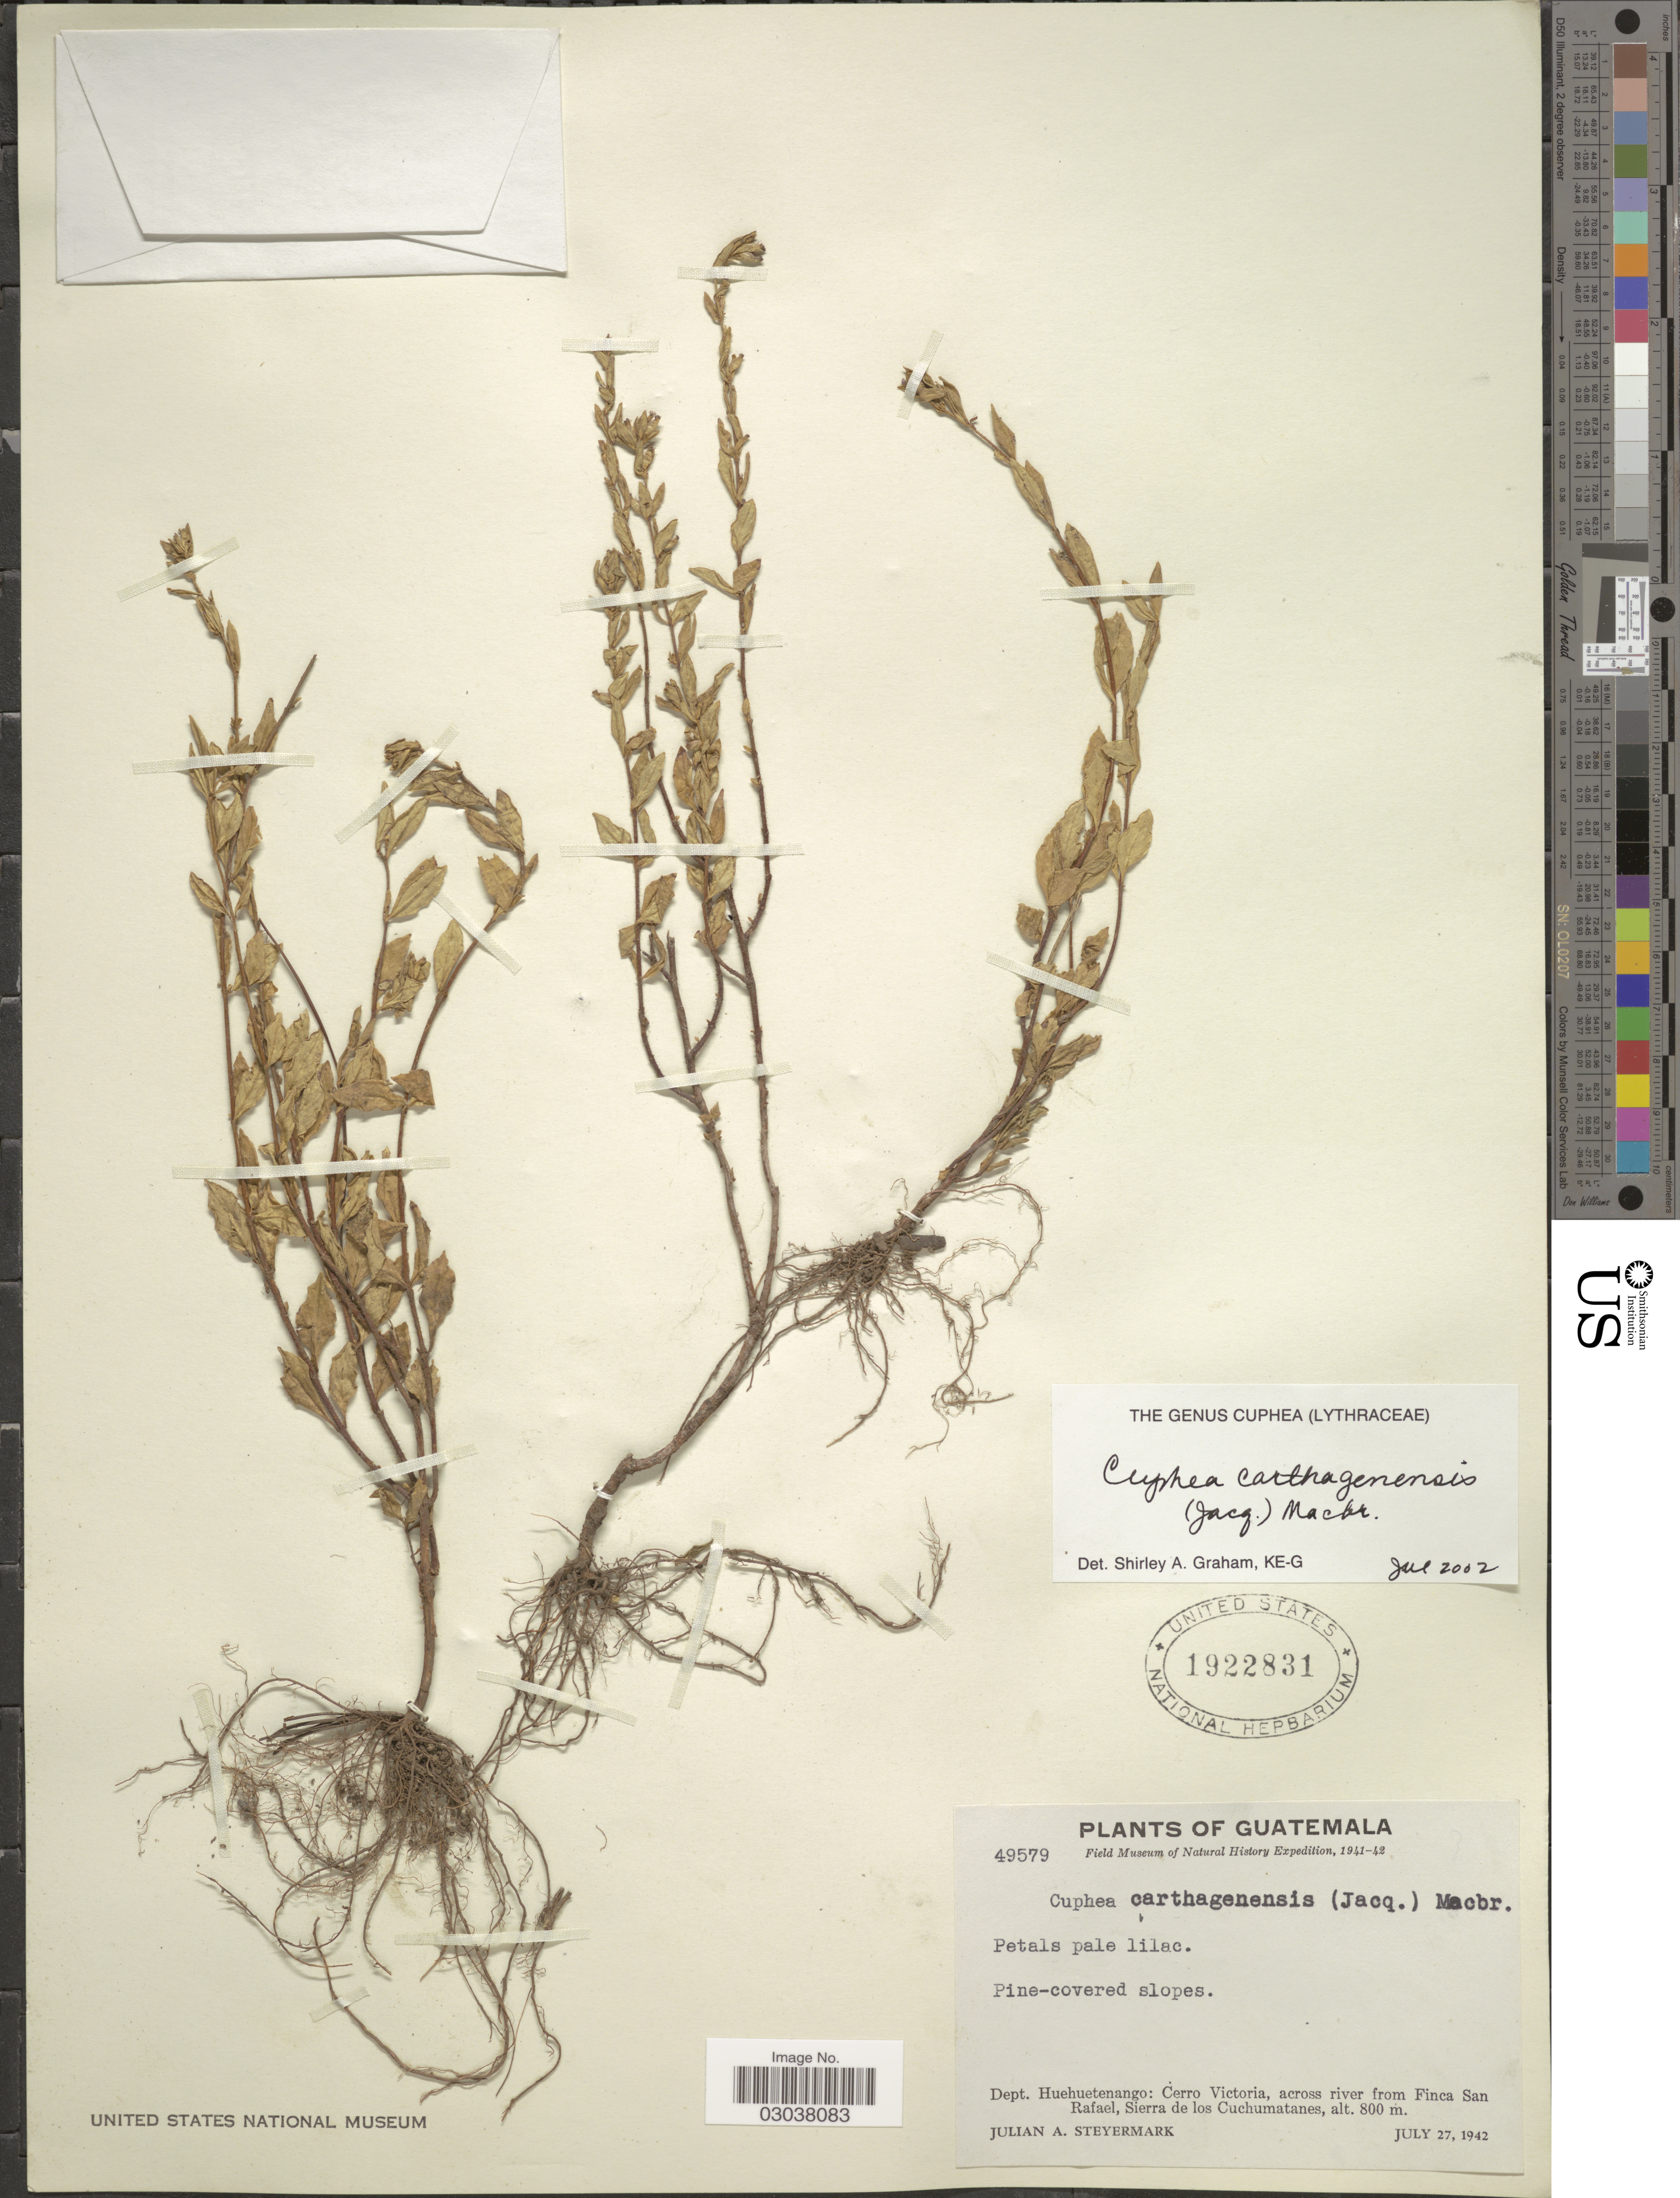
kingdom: Plantae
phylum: Tracheophyta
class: Magnoliopsida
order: Myrtales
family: Lythraceae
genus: Cuphea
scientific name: Cuphea carthagenensis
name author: (Jacq.) J.F. Macbr.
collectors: J. Steyermark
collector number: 49579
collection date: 1942-07-27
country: Guatemala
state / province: Huehuetenango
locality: Dept. Huehuetenango: Cerro Victoria, across river from Finca San Rafael, Sierra de los Cuchumatanes.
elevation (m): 800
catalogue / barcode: US 1922831